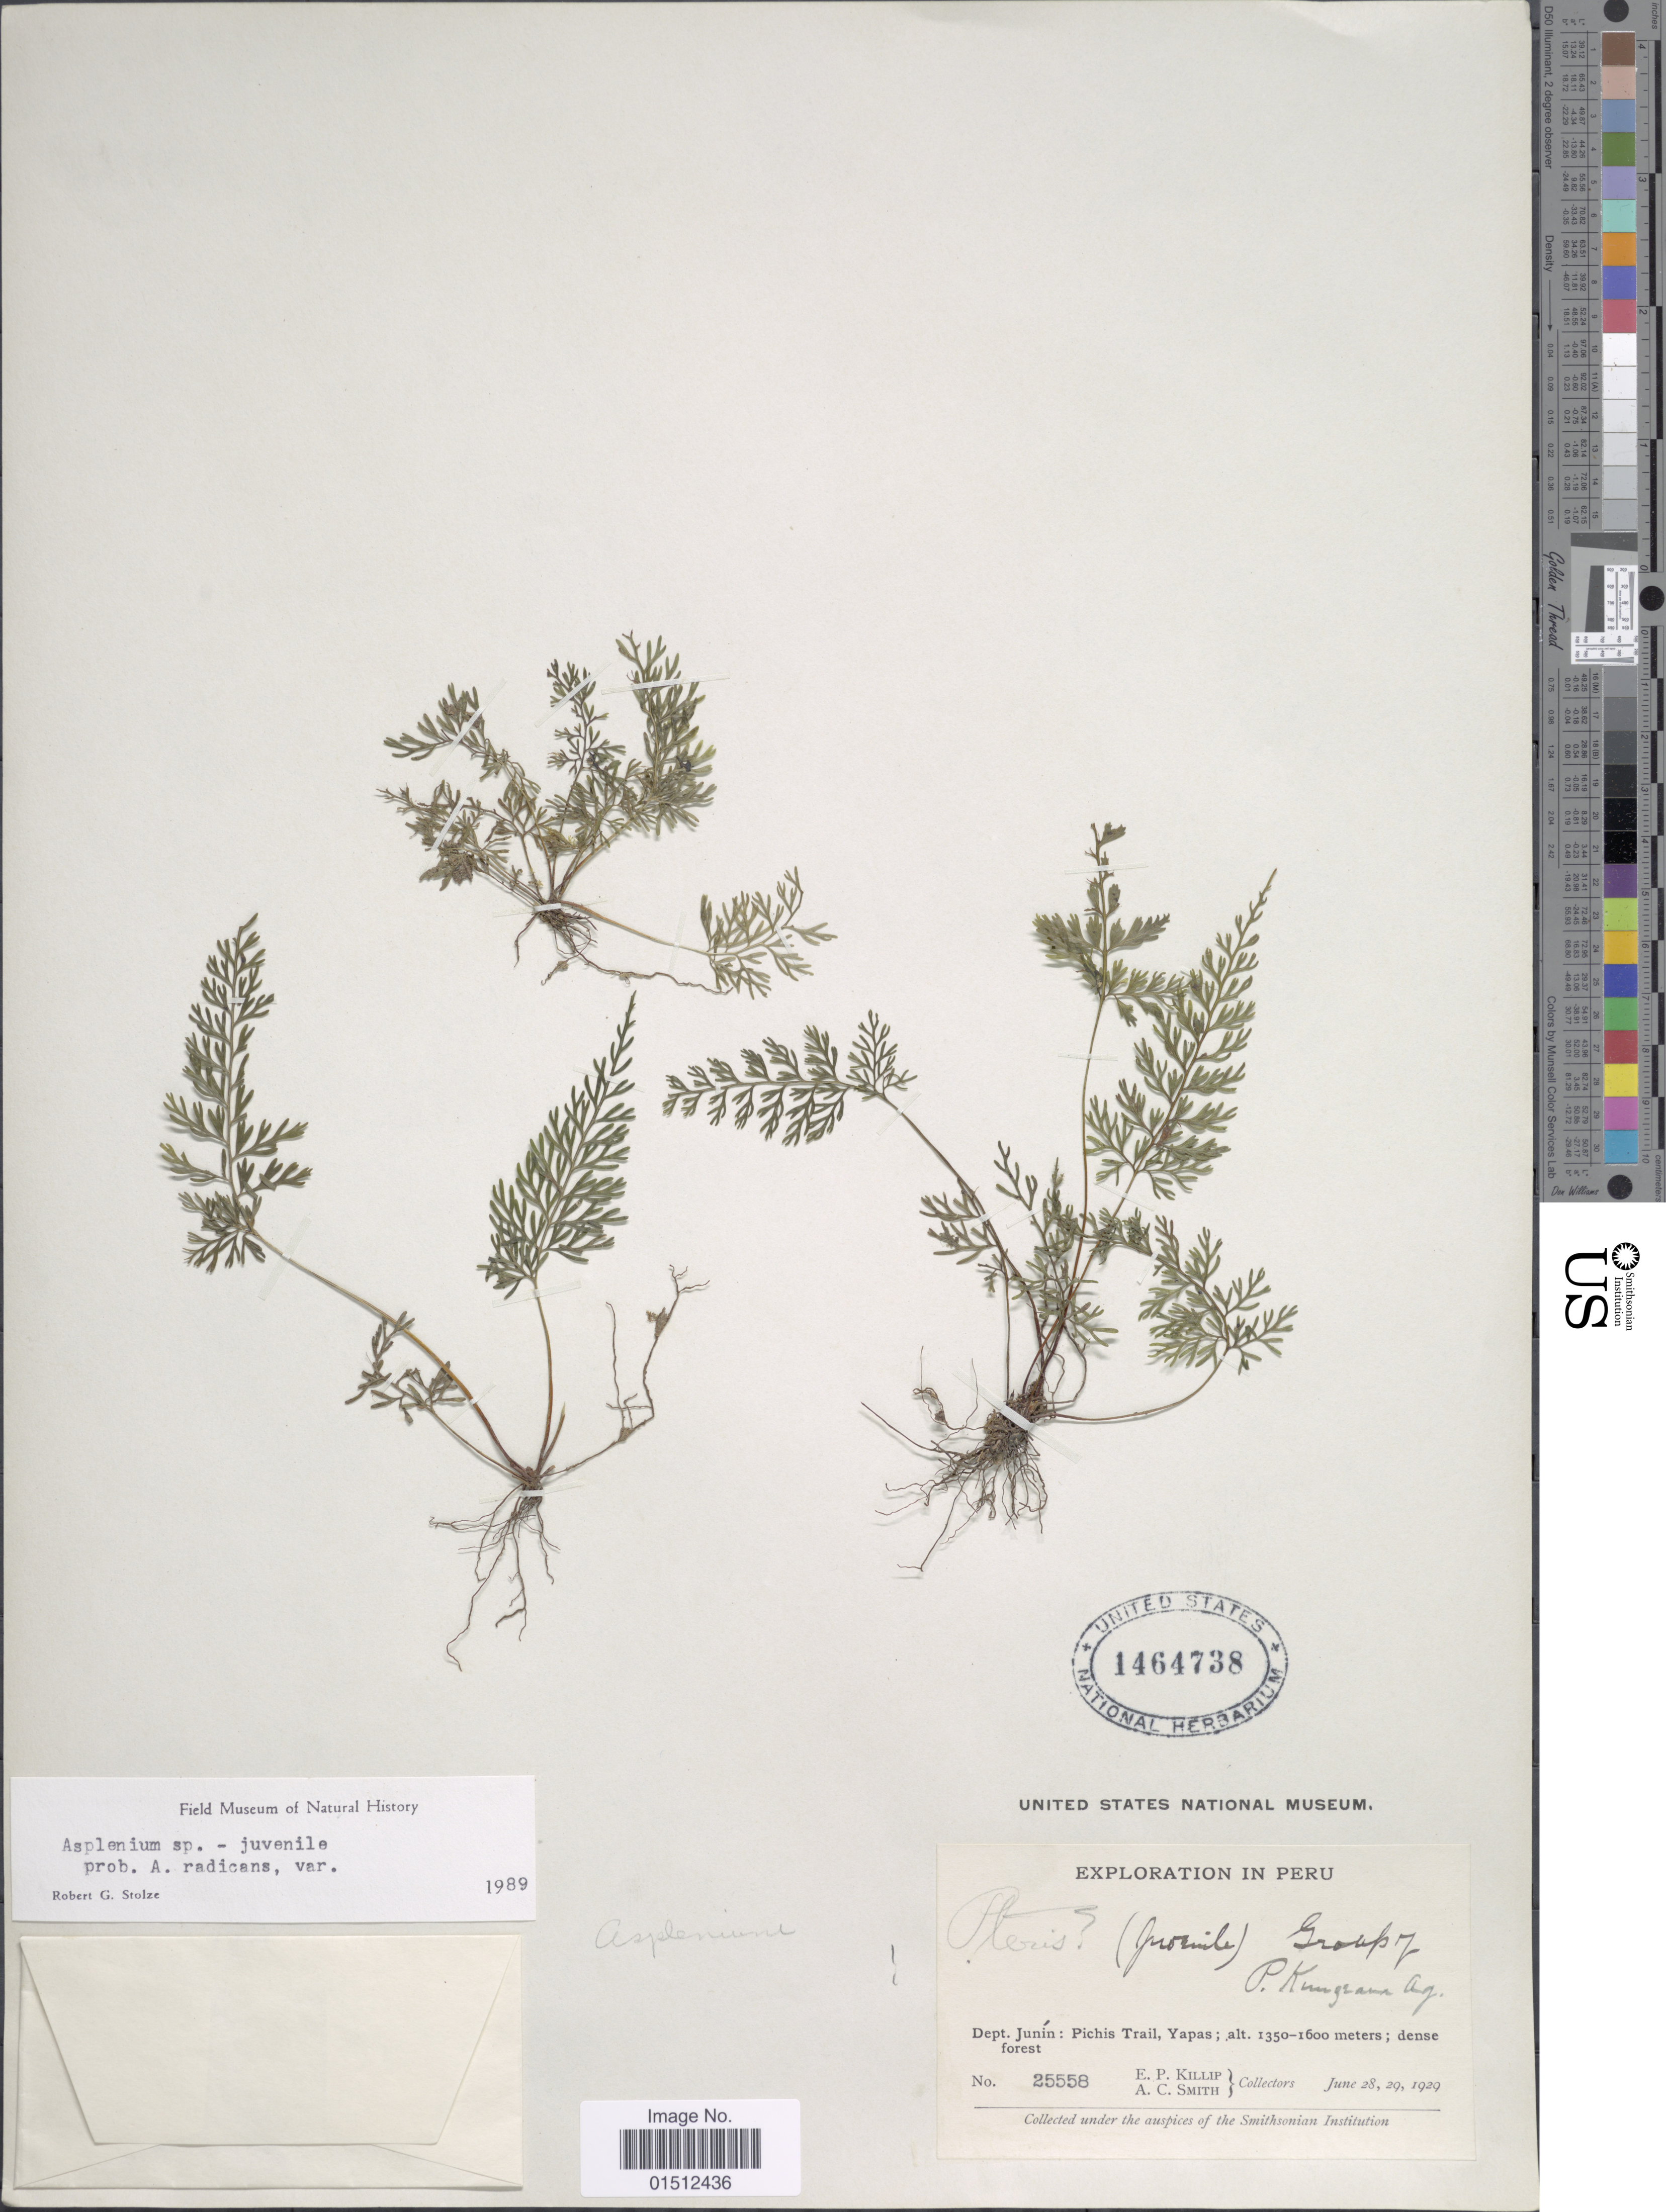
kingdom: Plantae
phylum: Tracheophyta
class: Polypodiopsida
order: Polypodiales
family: Aspleniaceae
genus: Asplenium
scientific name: Asplenium radicans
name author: L.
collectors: E. P. Killip & A. C. Smith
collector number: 25558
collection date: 1929-06-28/1929-06-29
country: Peru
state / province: Junín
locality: Dept. Junin: Pichis Trail, Yapas. Peru.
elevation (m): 1350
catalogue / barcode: US 1464738